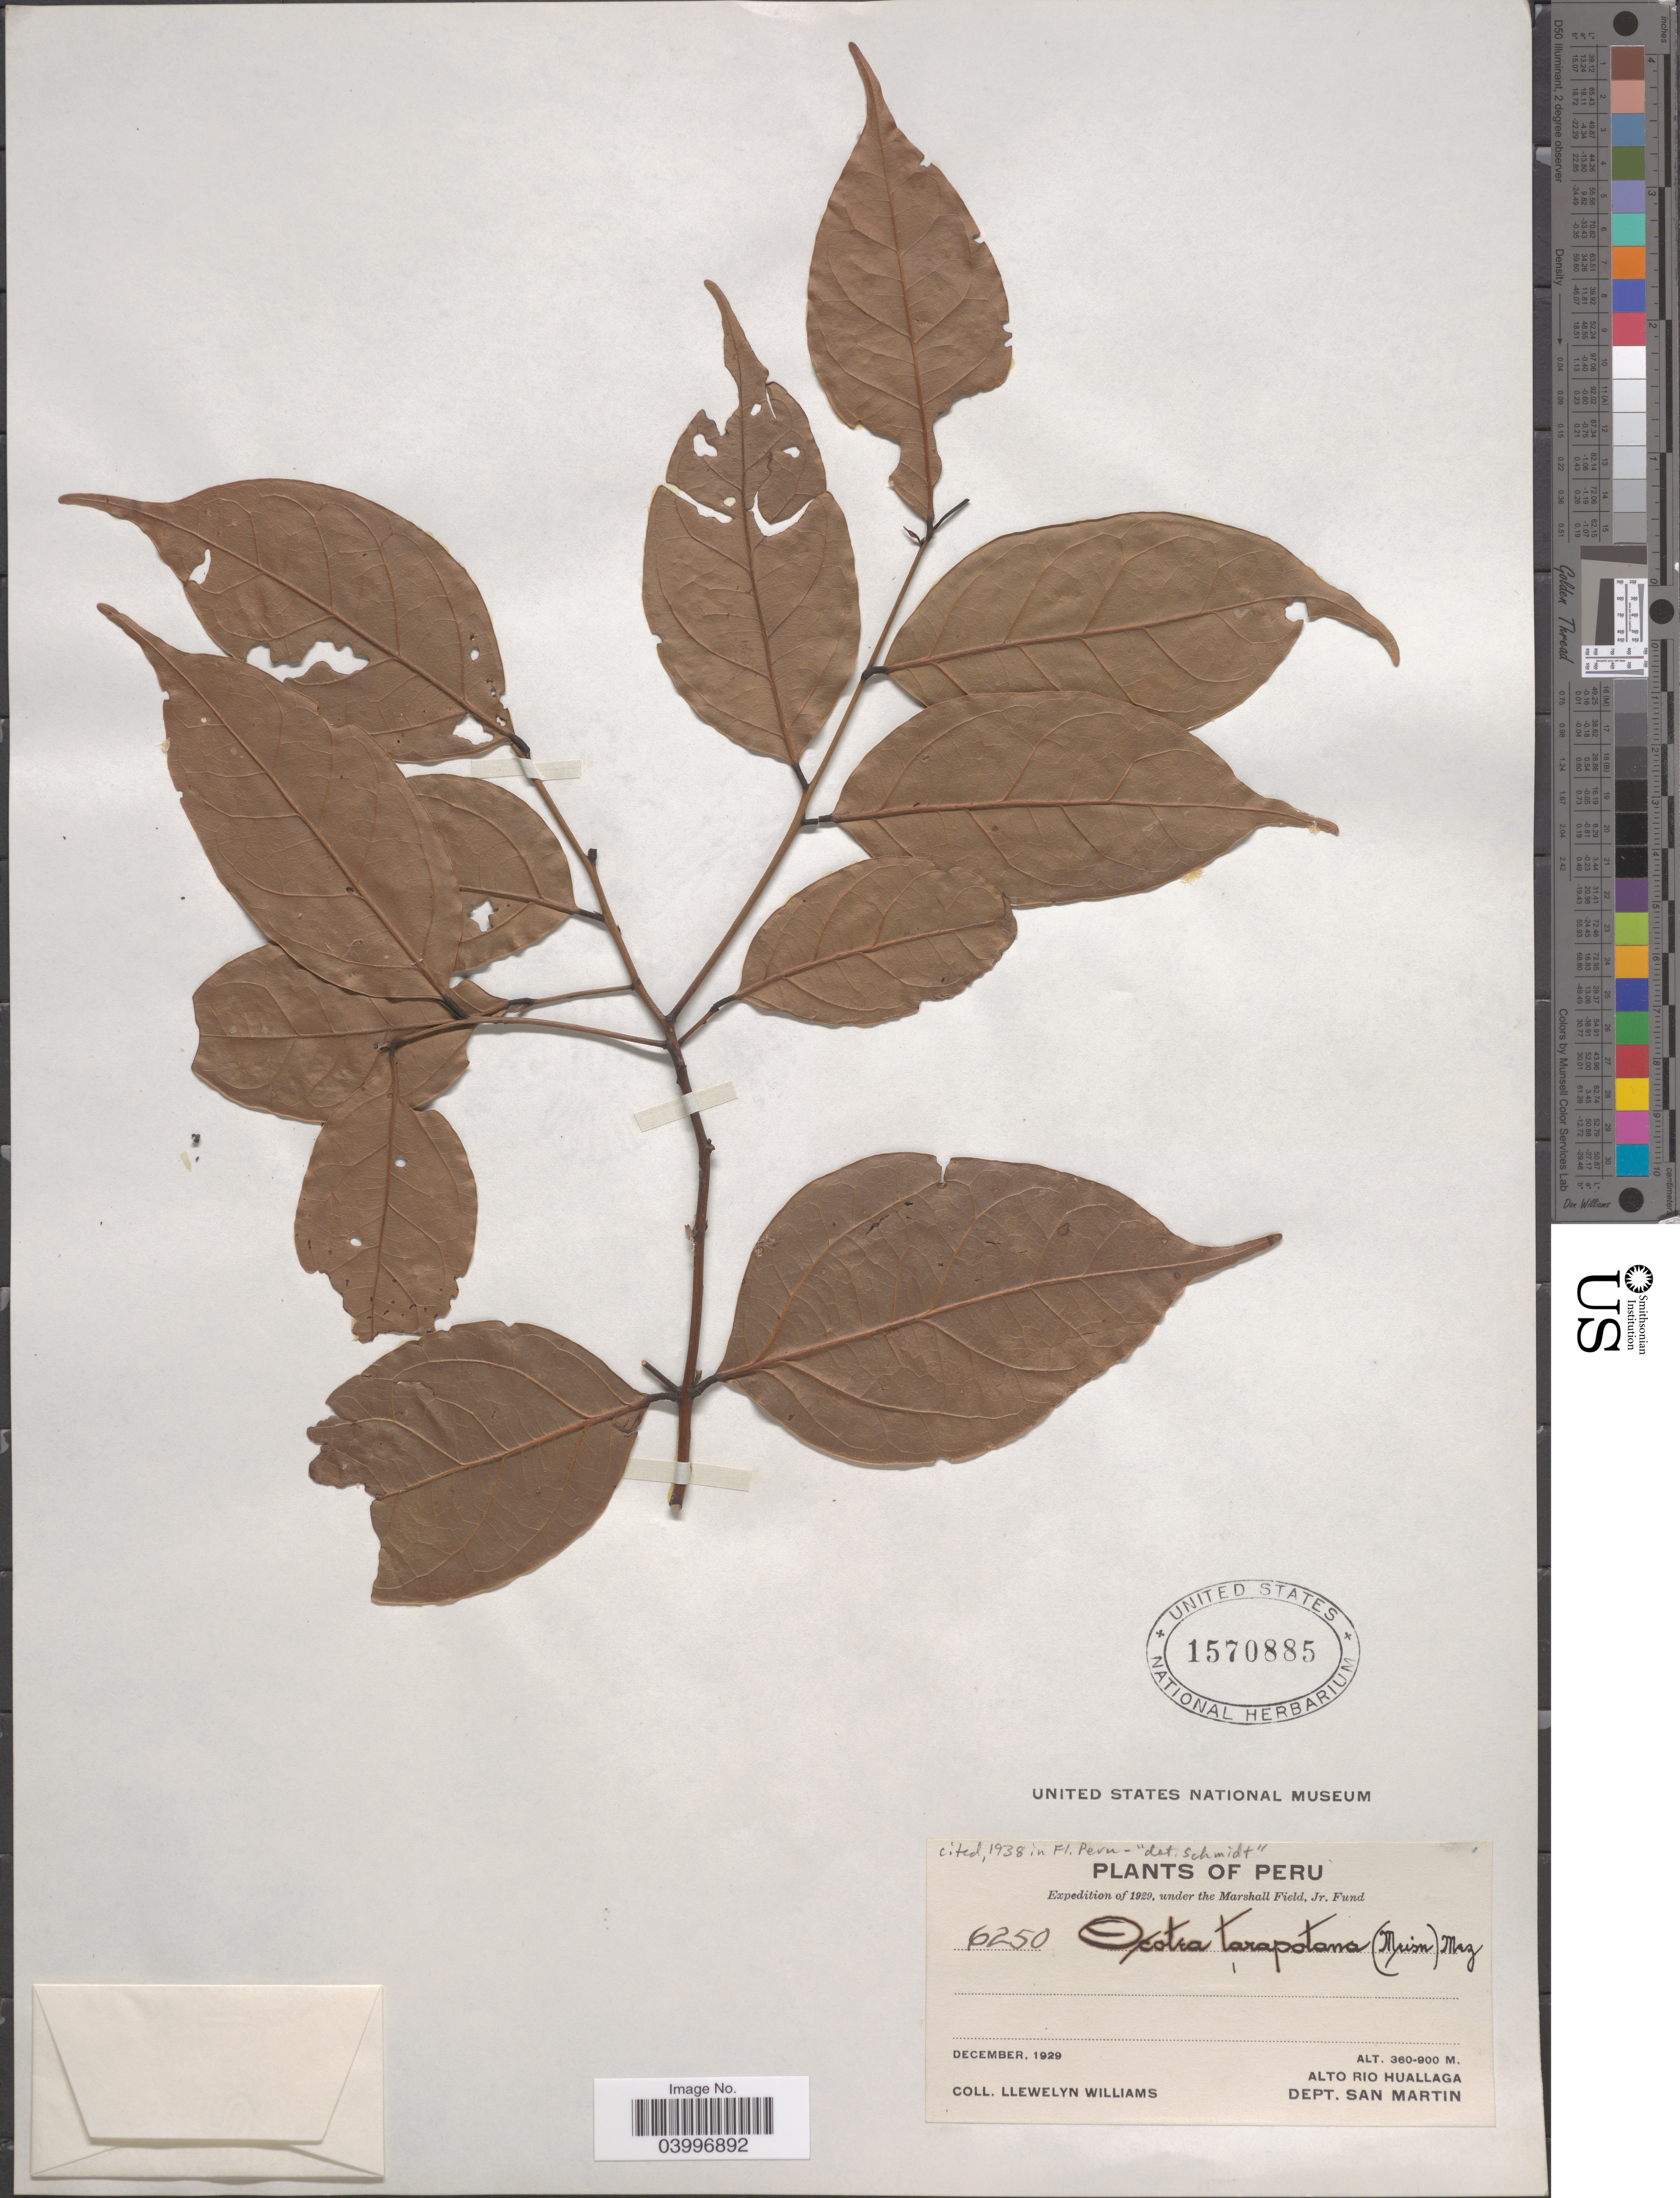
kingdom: Plantae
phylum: Tracheophyta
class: Magnoliopsida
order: Laurales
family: Lauraceae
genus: Ocotea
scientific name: Ocotea tarapotana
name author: (Meisn.) Mez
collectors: Ll. Williams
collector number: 6250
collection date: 1929-12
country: Peru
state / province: San Martín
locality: Alto Rio Huallaga. Dept. San Martin.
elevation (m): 360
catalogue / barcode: US 1570885